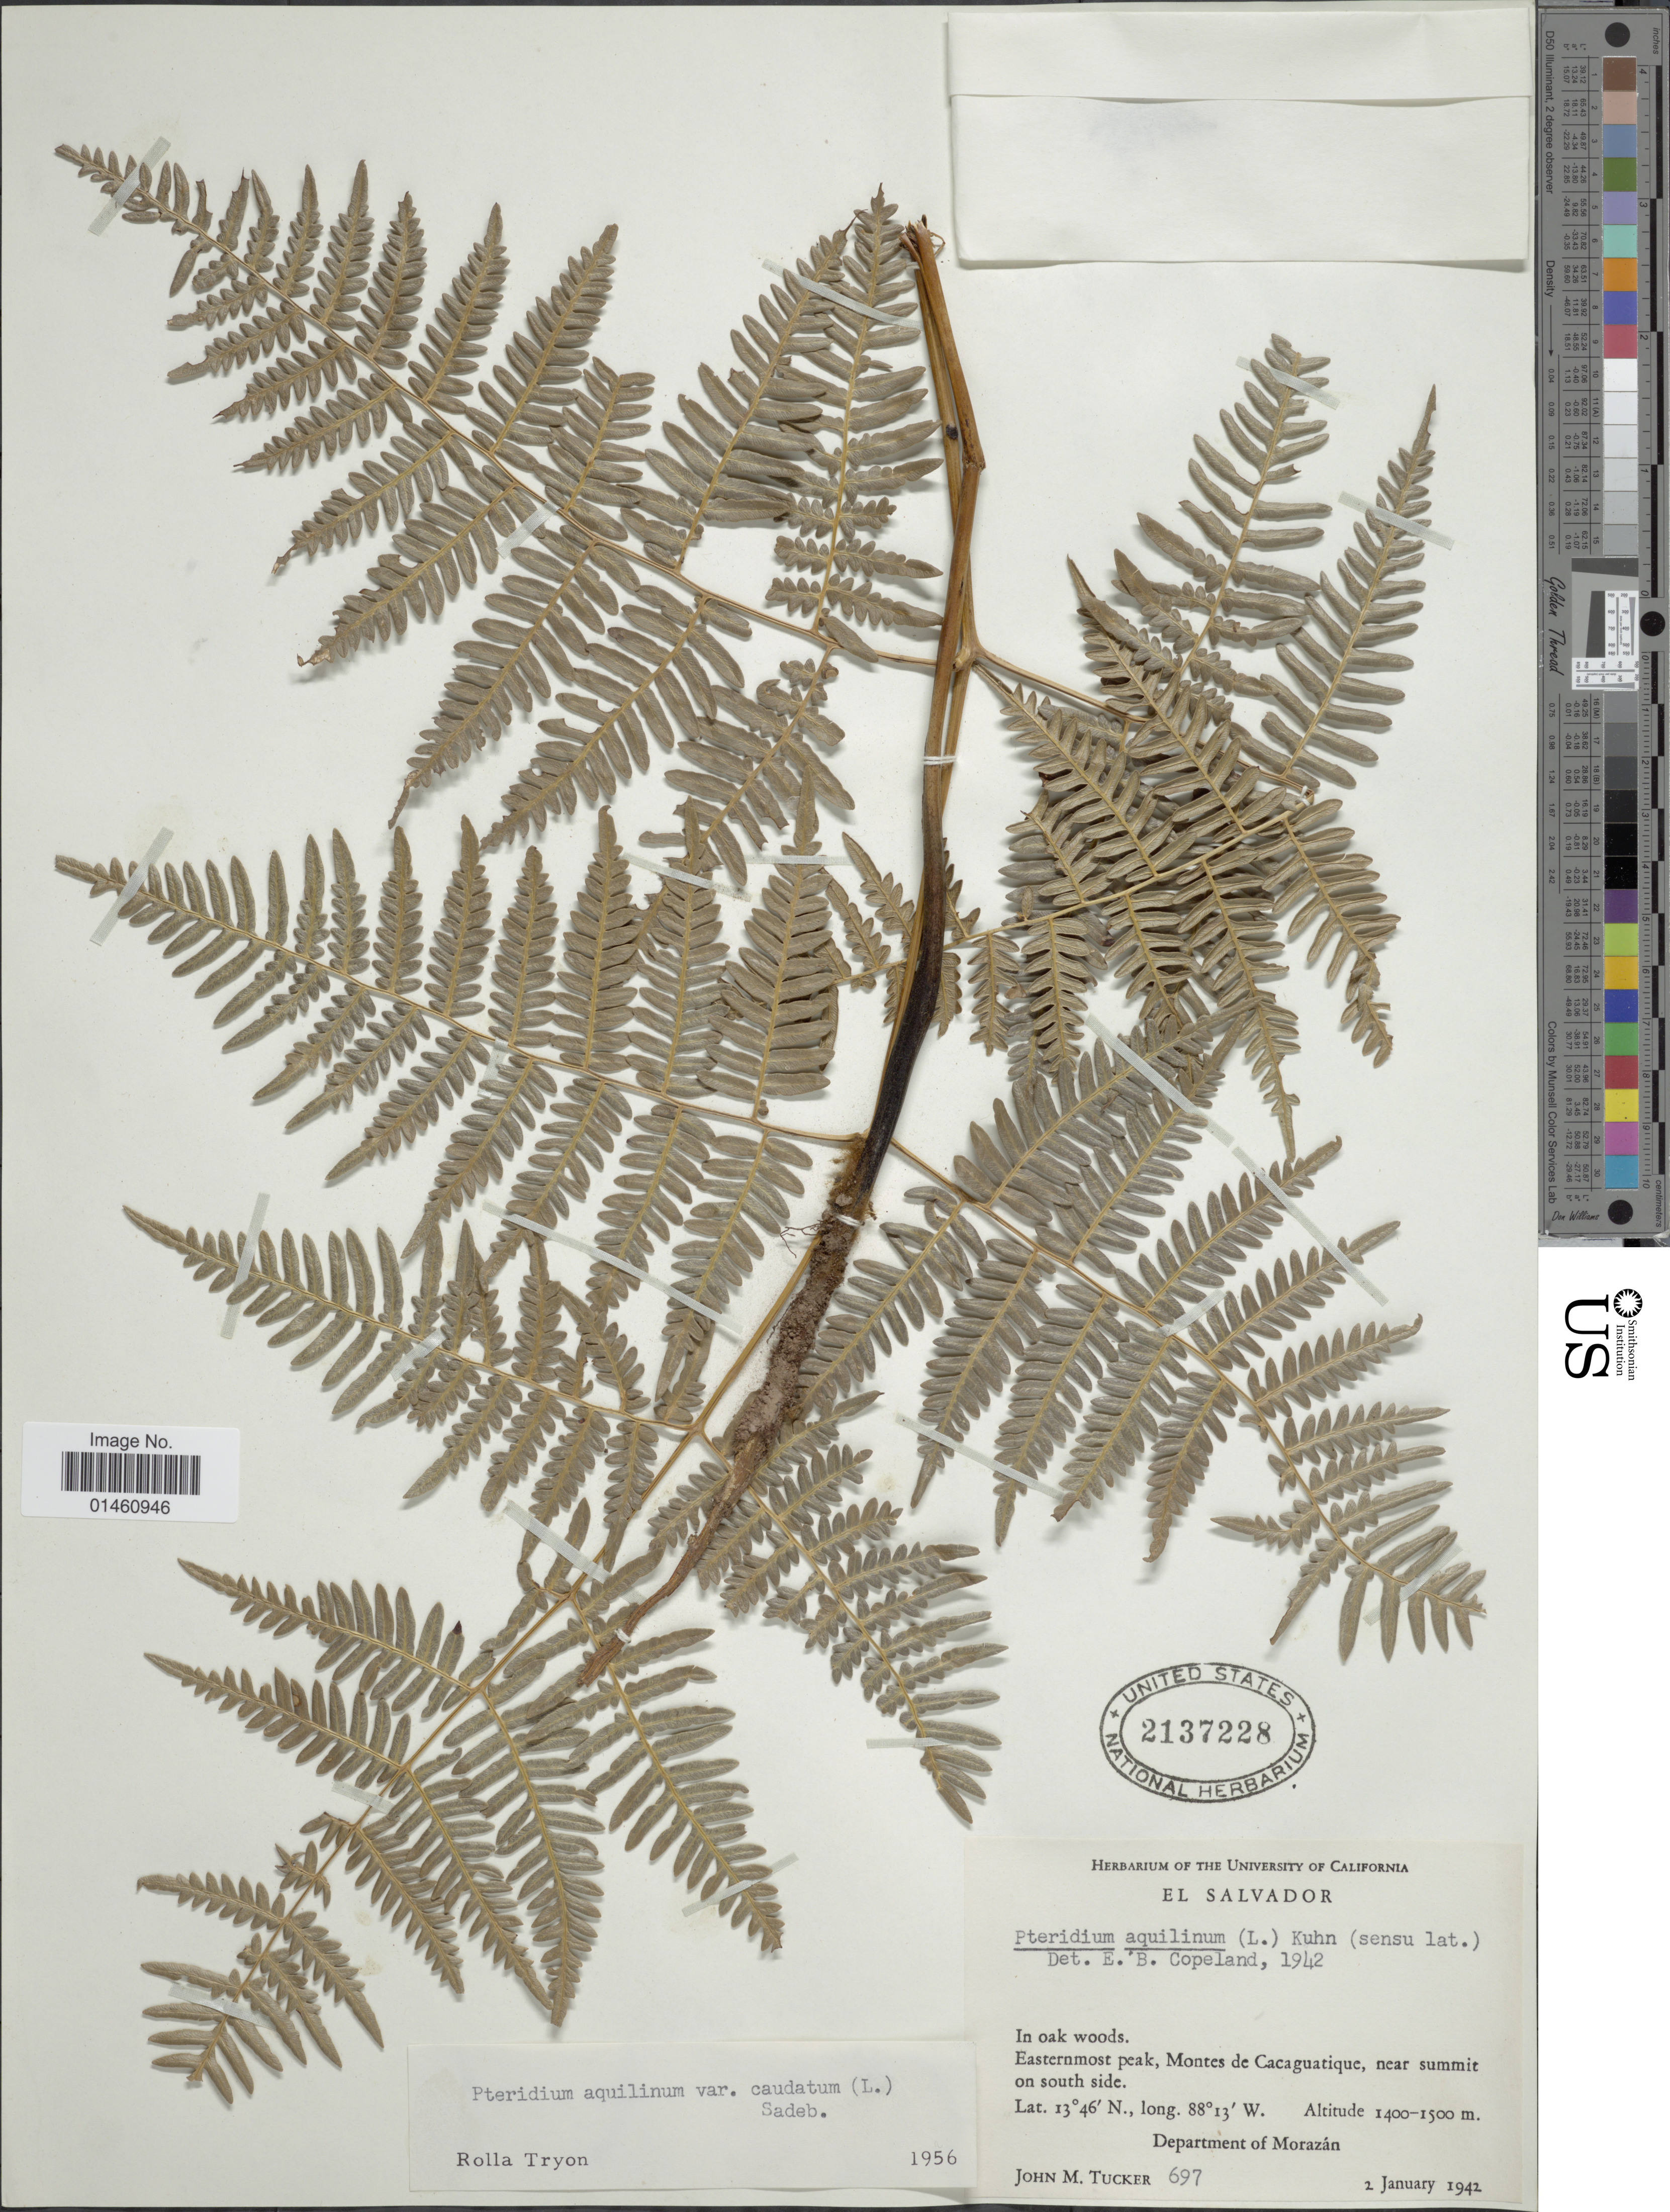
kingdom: Plantae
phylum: Tracheophyta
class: Polypodiopsida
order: Polypodiales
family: Dennstaedtiaceae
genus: Pteridium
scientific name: Pteridium caudatum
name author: (L.) Maxon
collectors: J. M. Tucker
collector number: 697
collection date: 1942-01-02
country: El Salvador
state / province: Morazan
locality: Easternmost peak, Montes de Cacaguatique, near summit on south side.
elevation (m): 1400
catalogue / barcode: US 2137228